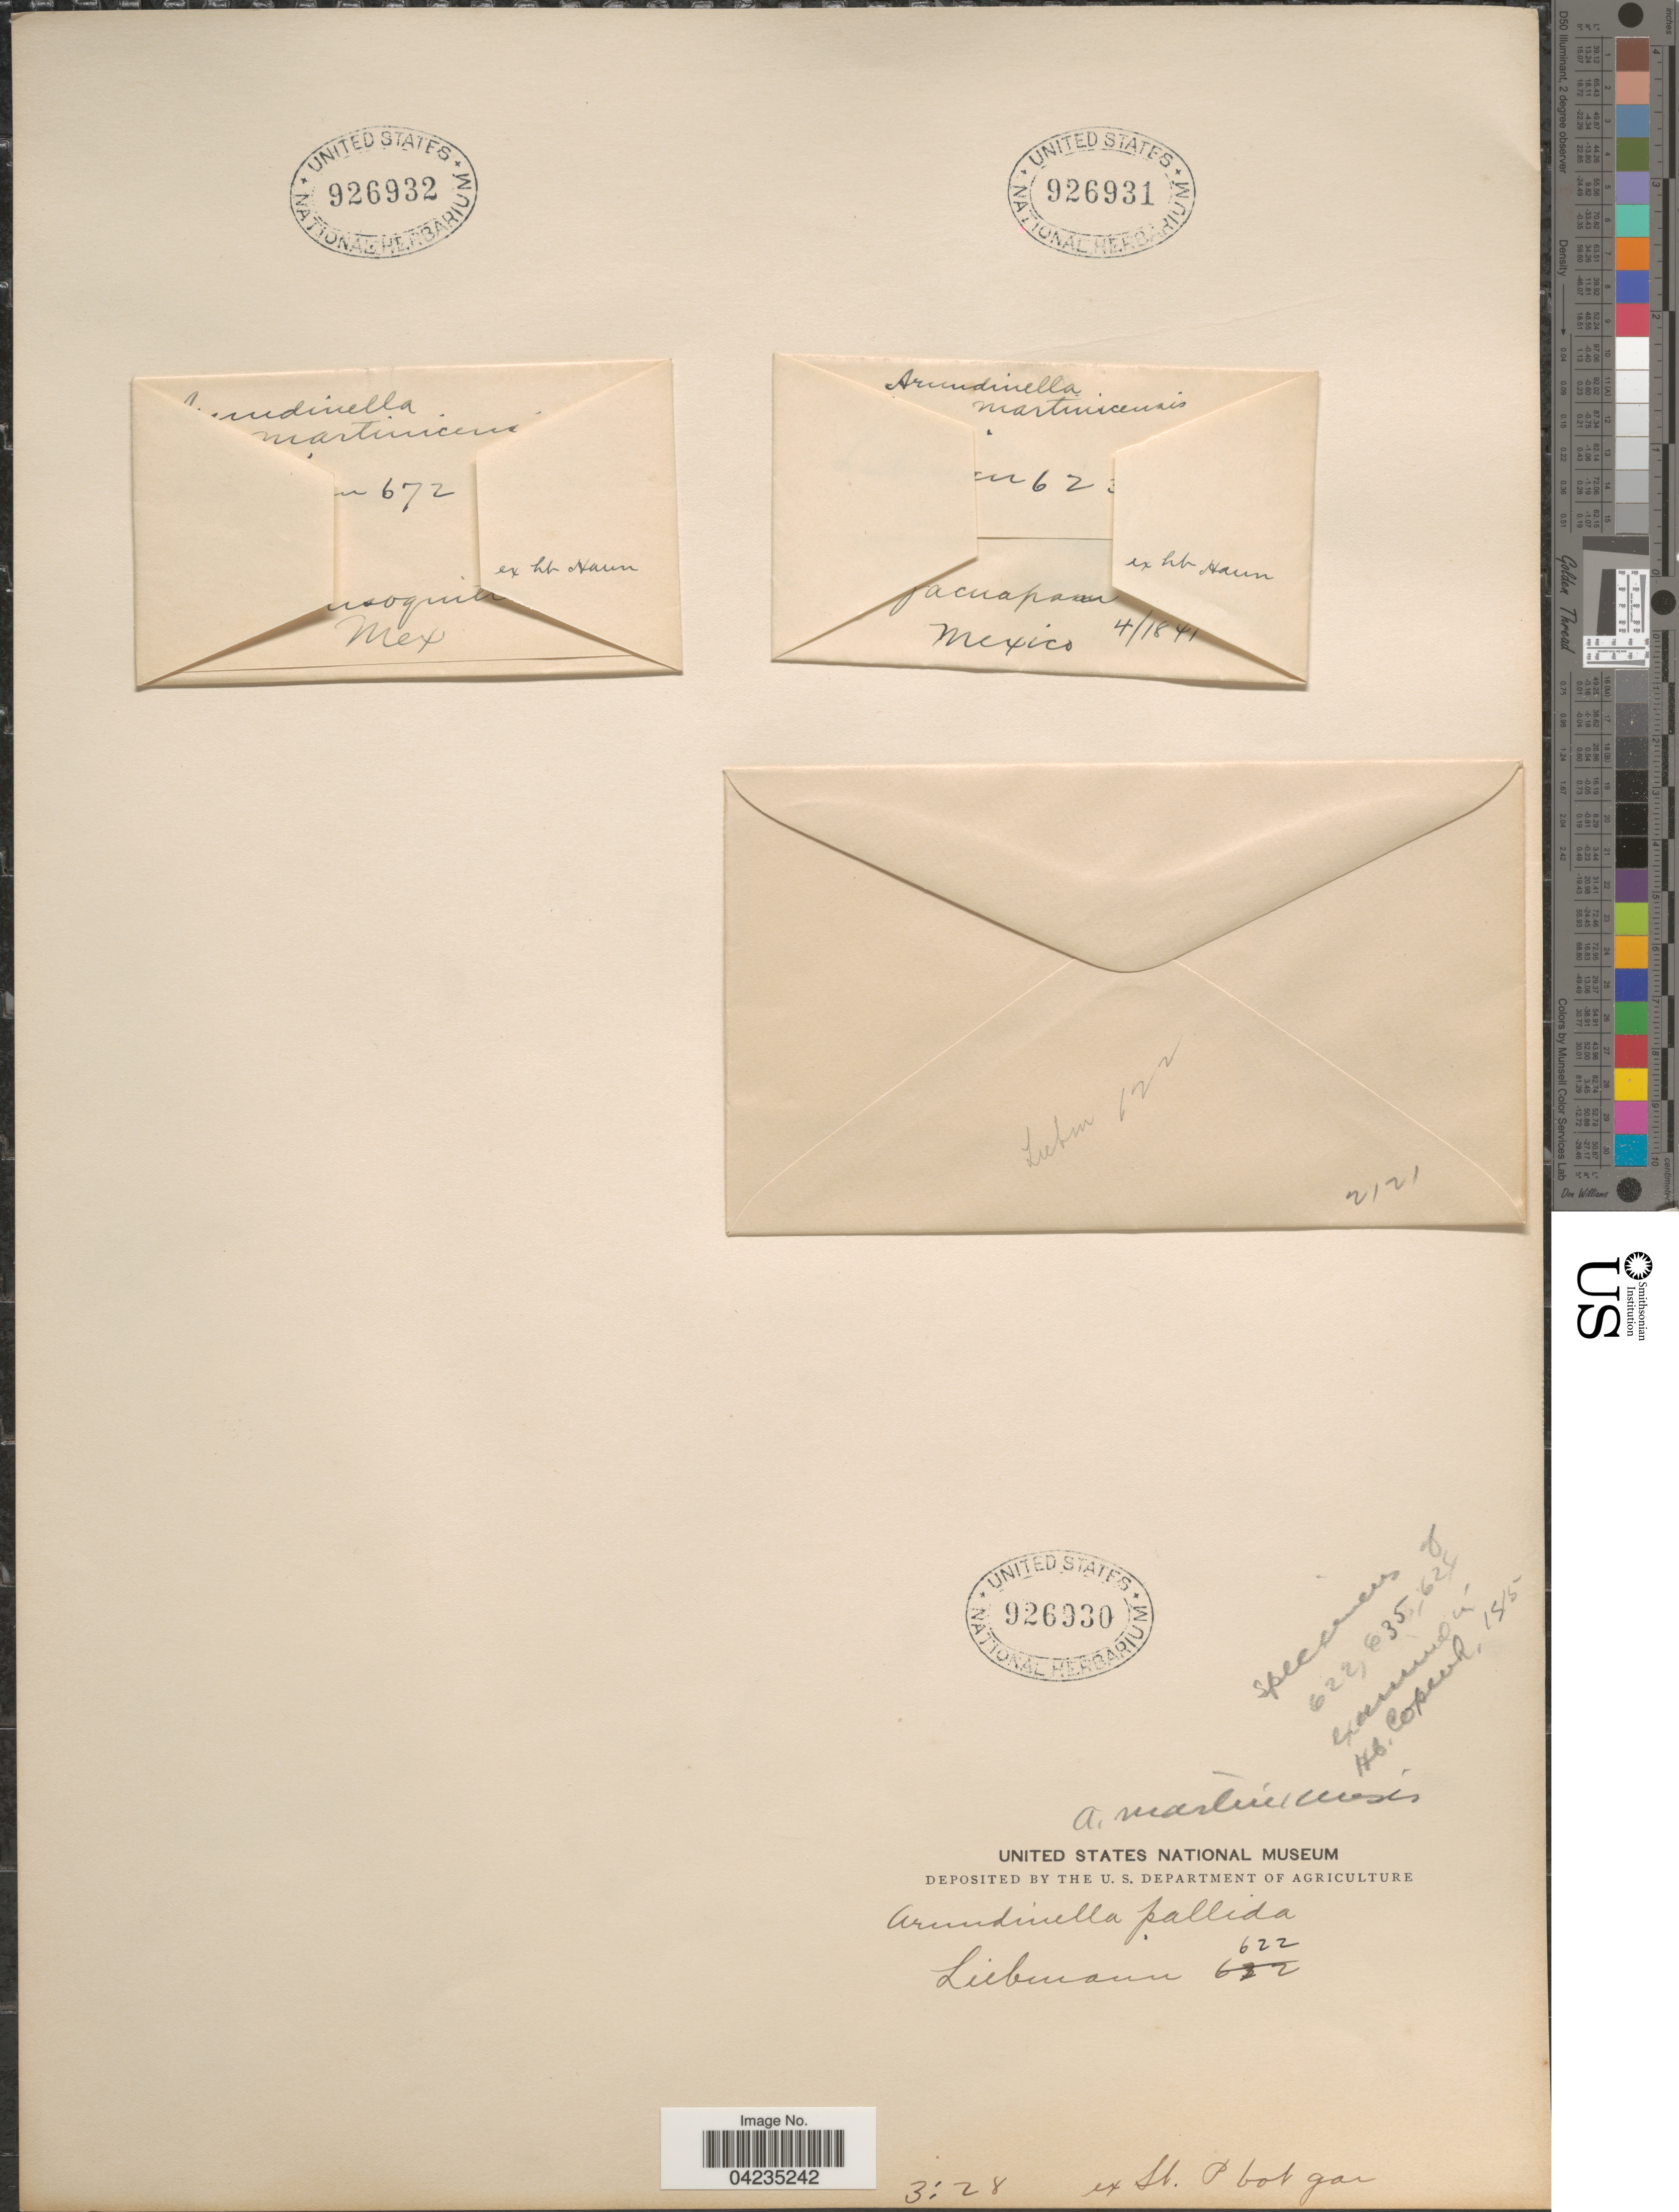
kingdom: Plantae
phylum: Tracheophyta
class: Liliopsida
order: Poales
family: Poaceae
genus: Arundinella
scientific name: Arundinella hispida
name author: (Humb. & Bonpl. ex Willd.) Kuntze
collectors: Liebmann, --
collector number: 622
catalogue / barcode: US 926930